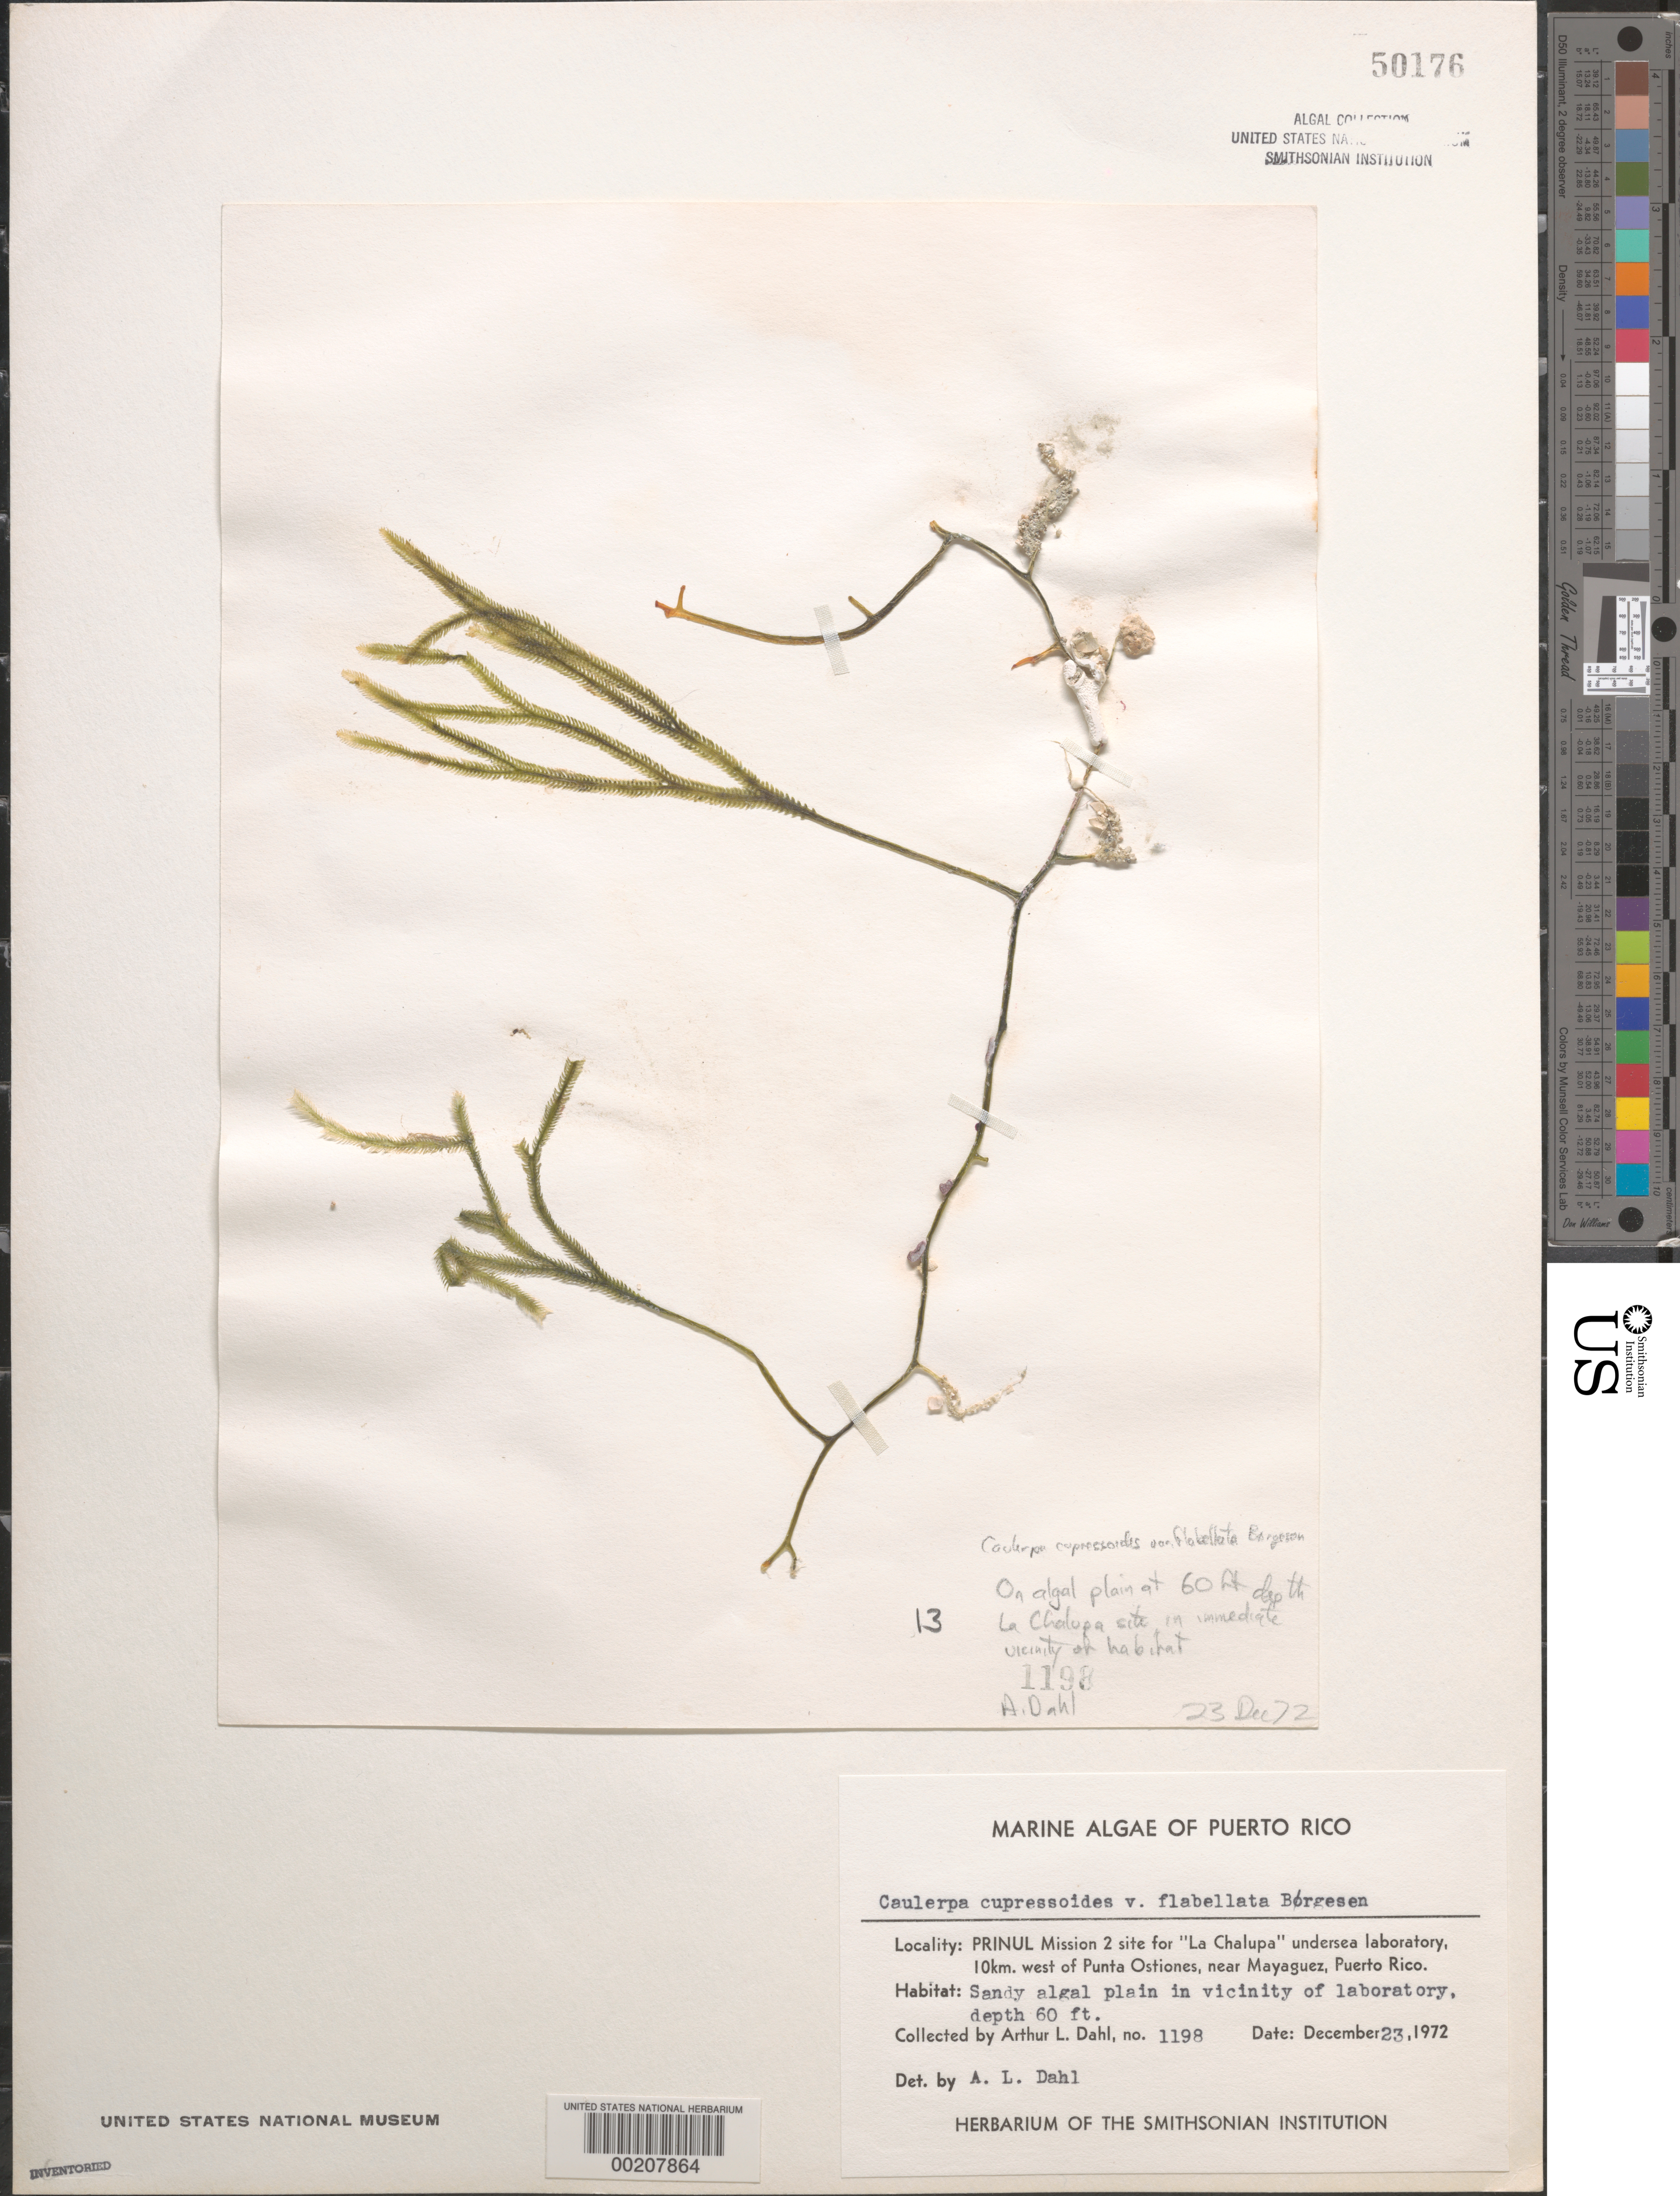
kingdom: Plantae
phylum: Chlorophyta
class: Ulvophyceae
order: Bryopsidales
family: Caulerpaceae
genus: Caulerpa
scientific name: Caulerpa cupressoides var. flabellata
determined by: Dahl, A. E.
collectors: A. Dahl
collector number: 1198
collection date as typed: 23 Dec 1972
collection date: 1972-12-23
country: Puerto Rico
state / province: Mayaguez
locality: La chalupa undersea laboratory 10 km west of punta ostiones, near mayaguez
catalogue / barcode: US 50176